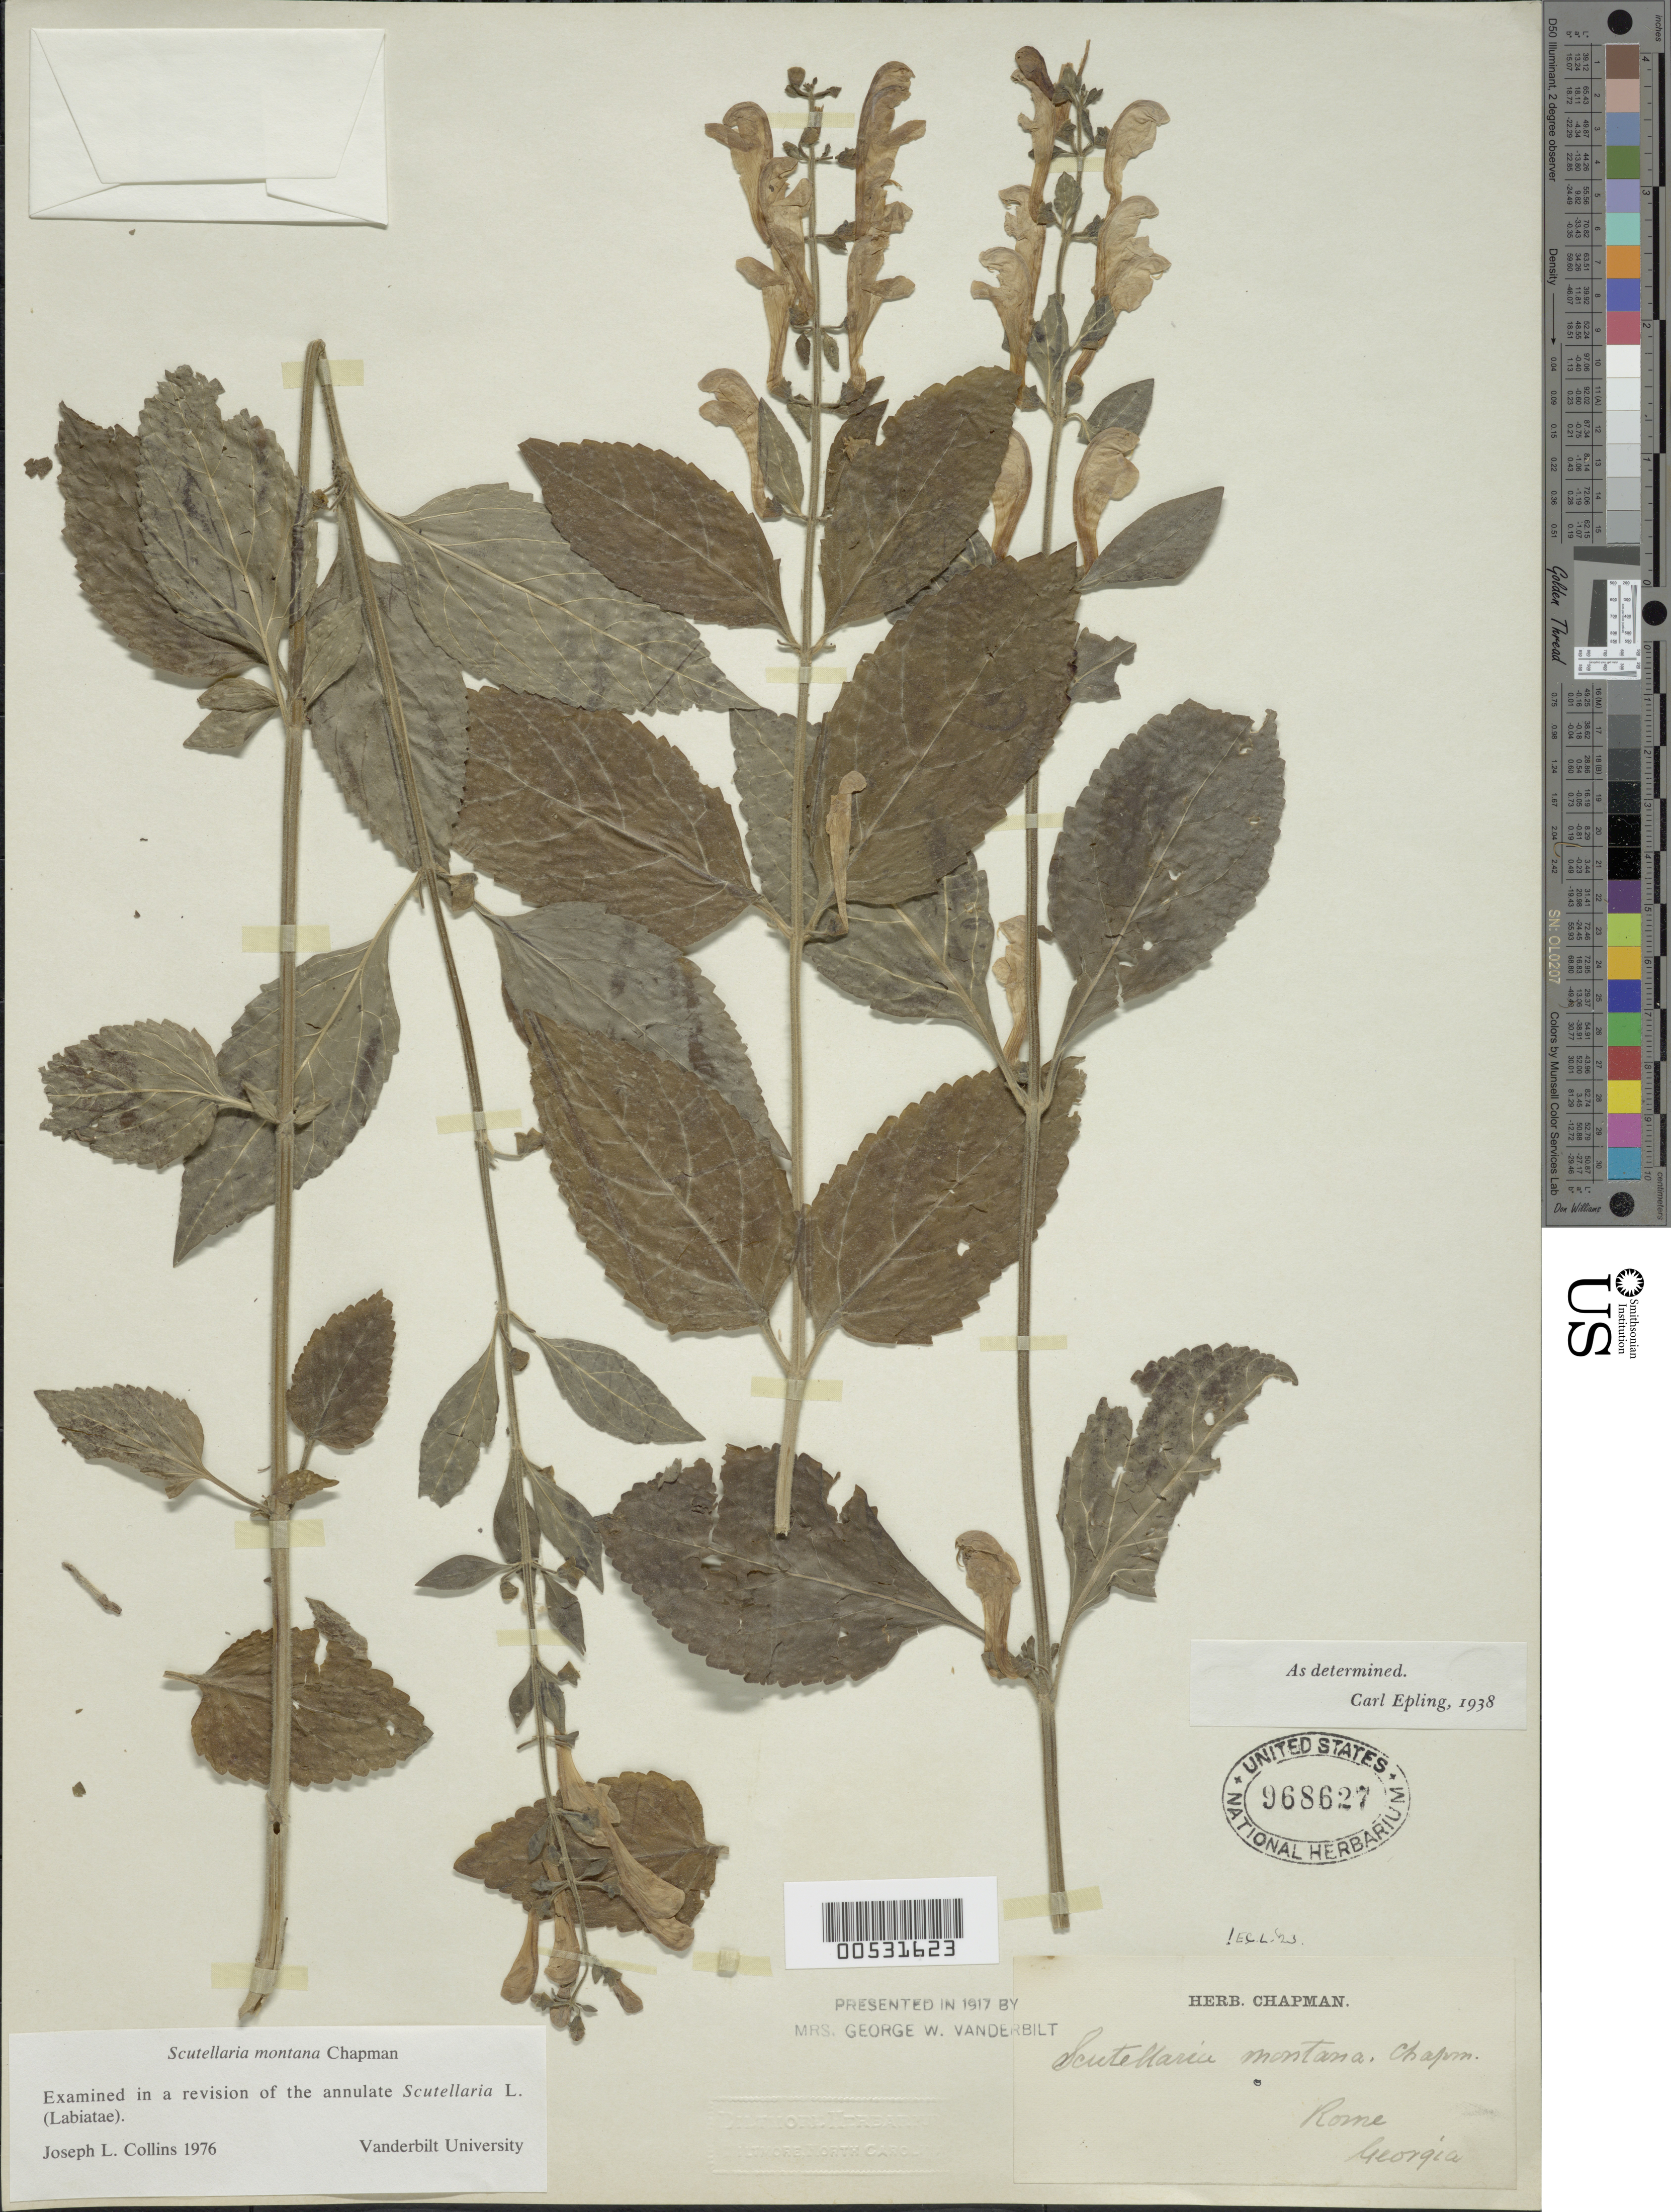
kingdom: Plantae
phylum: Tracheophyta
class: Magnoliopsida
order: Lamiales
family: Lamiaceae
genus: Scutellaria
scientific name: Scutellaria montana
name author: Chapm.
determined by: Collins, J. L.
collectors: ex herb. Chapman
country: United States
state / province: Georgia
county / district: Floyd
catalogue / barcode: US 968627